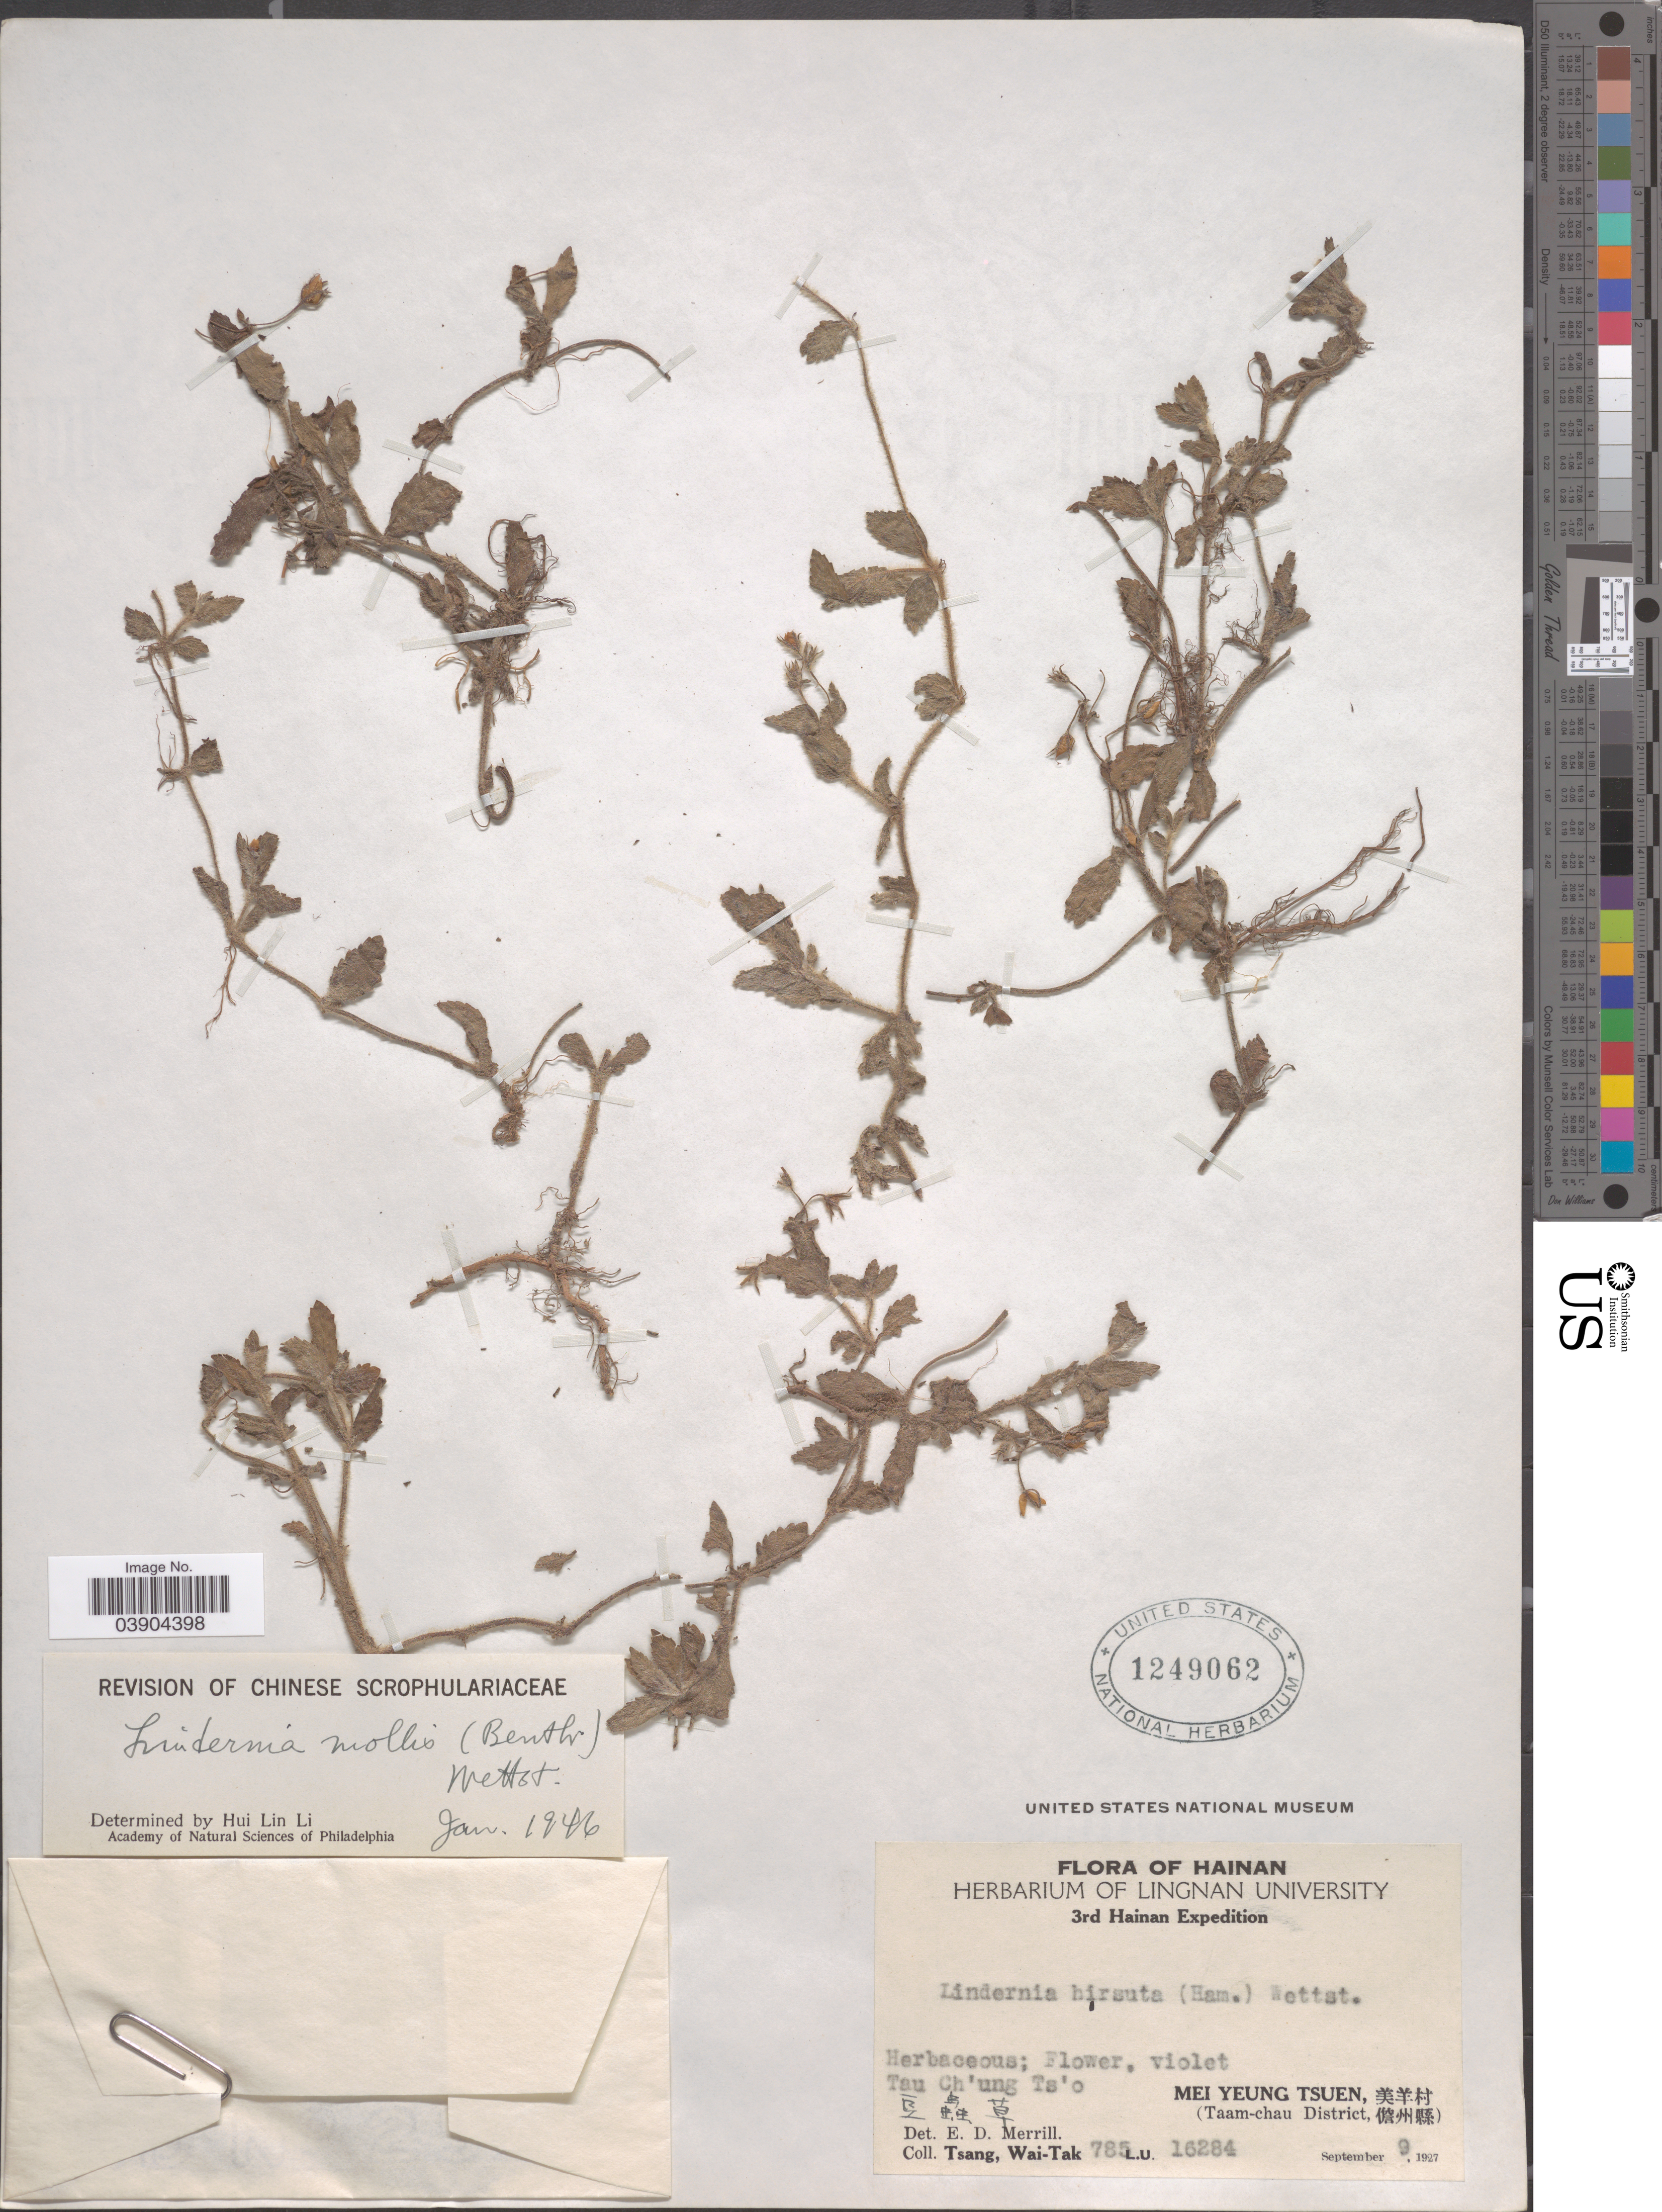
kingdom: Plantae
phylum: Tracheophyta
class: Magnoliopsida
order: Lamiales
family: Linderniaceae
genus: Lindernia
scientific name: Lindernia mollis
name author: (Benth.) Wettst.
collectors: W. T. Tsang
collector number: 785 L. U. 16284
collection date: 1927-09-09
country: China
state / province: Hainan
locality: Tau Chu'ung Ts'o X. Mei Yeung Tsuen, X. (Taam-chau District, X).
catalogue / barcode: US 1249062